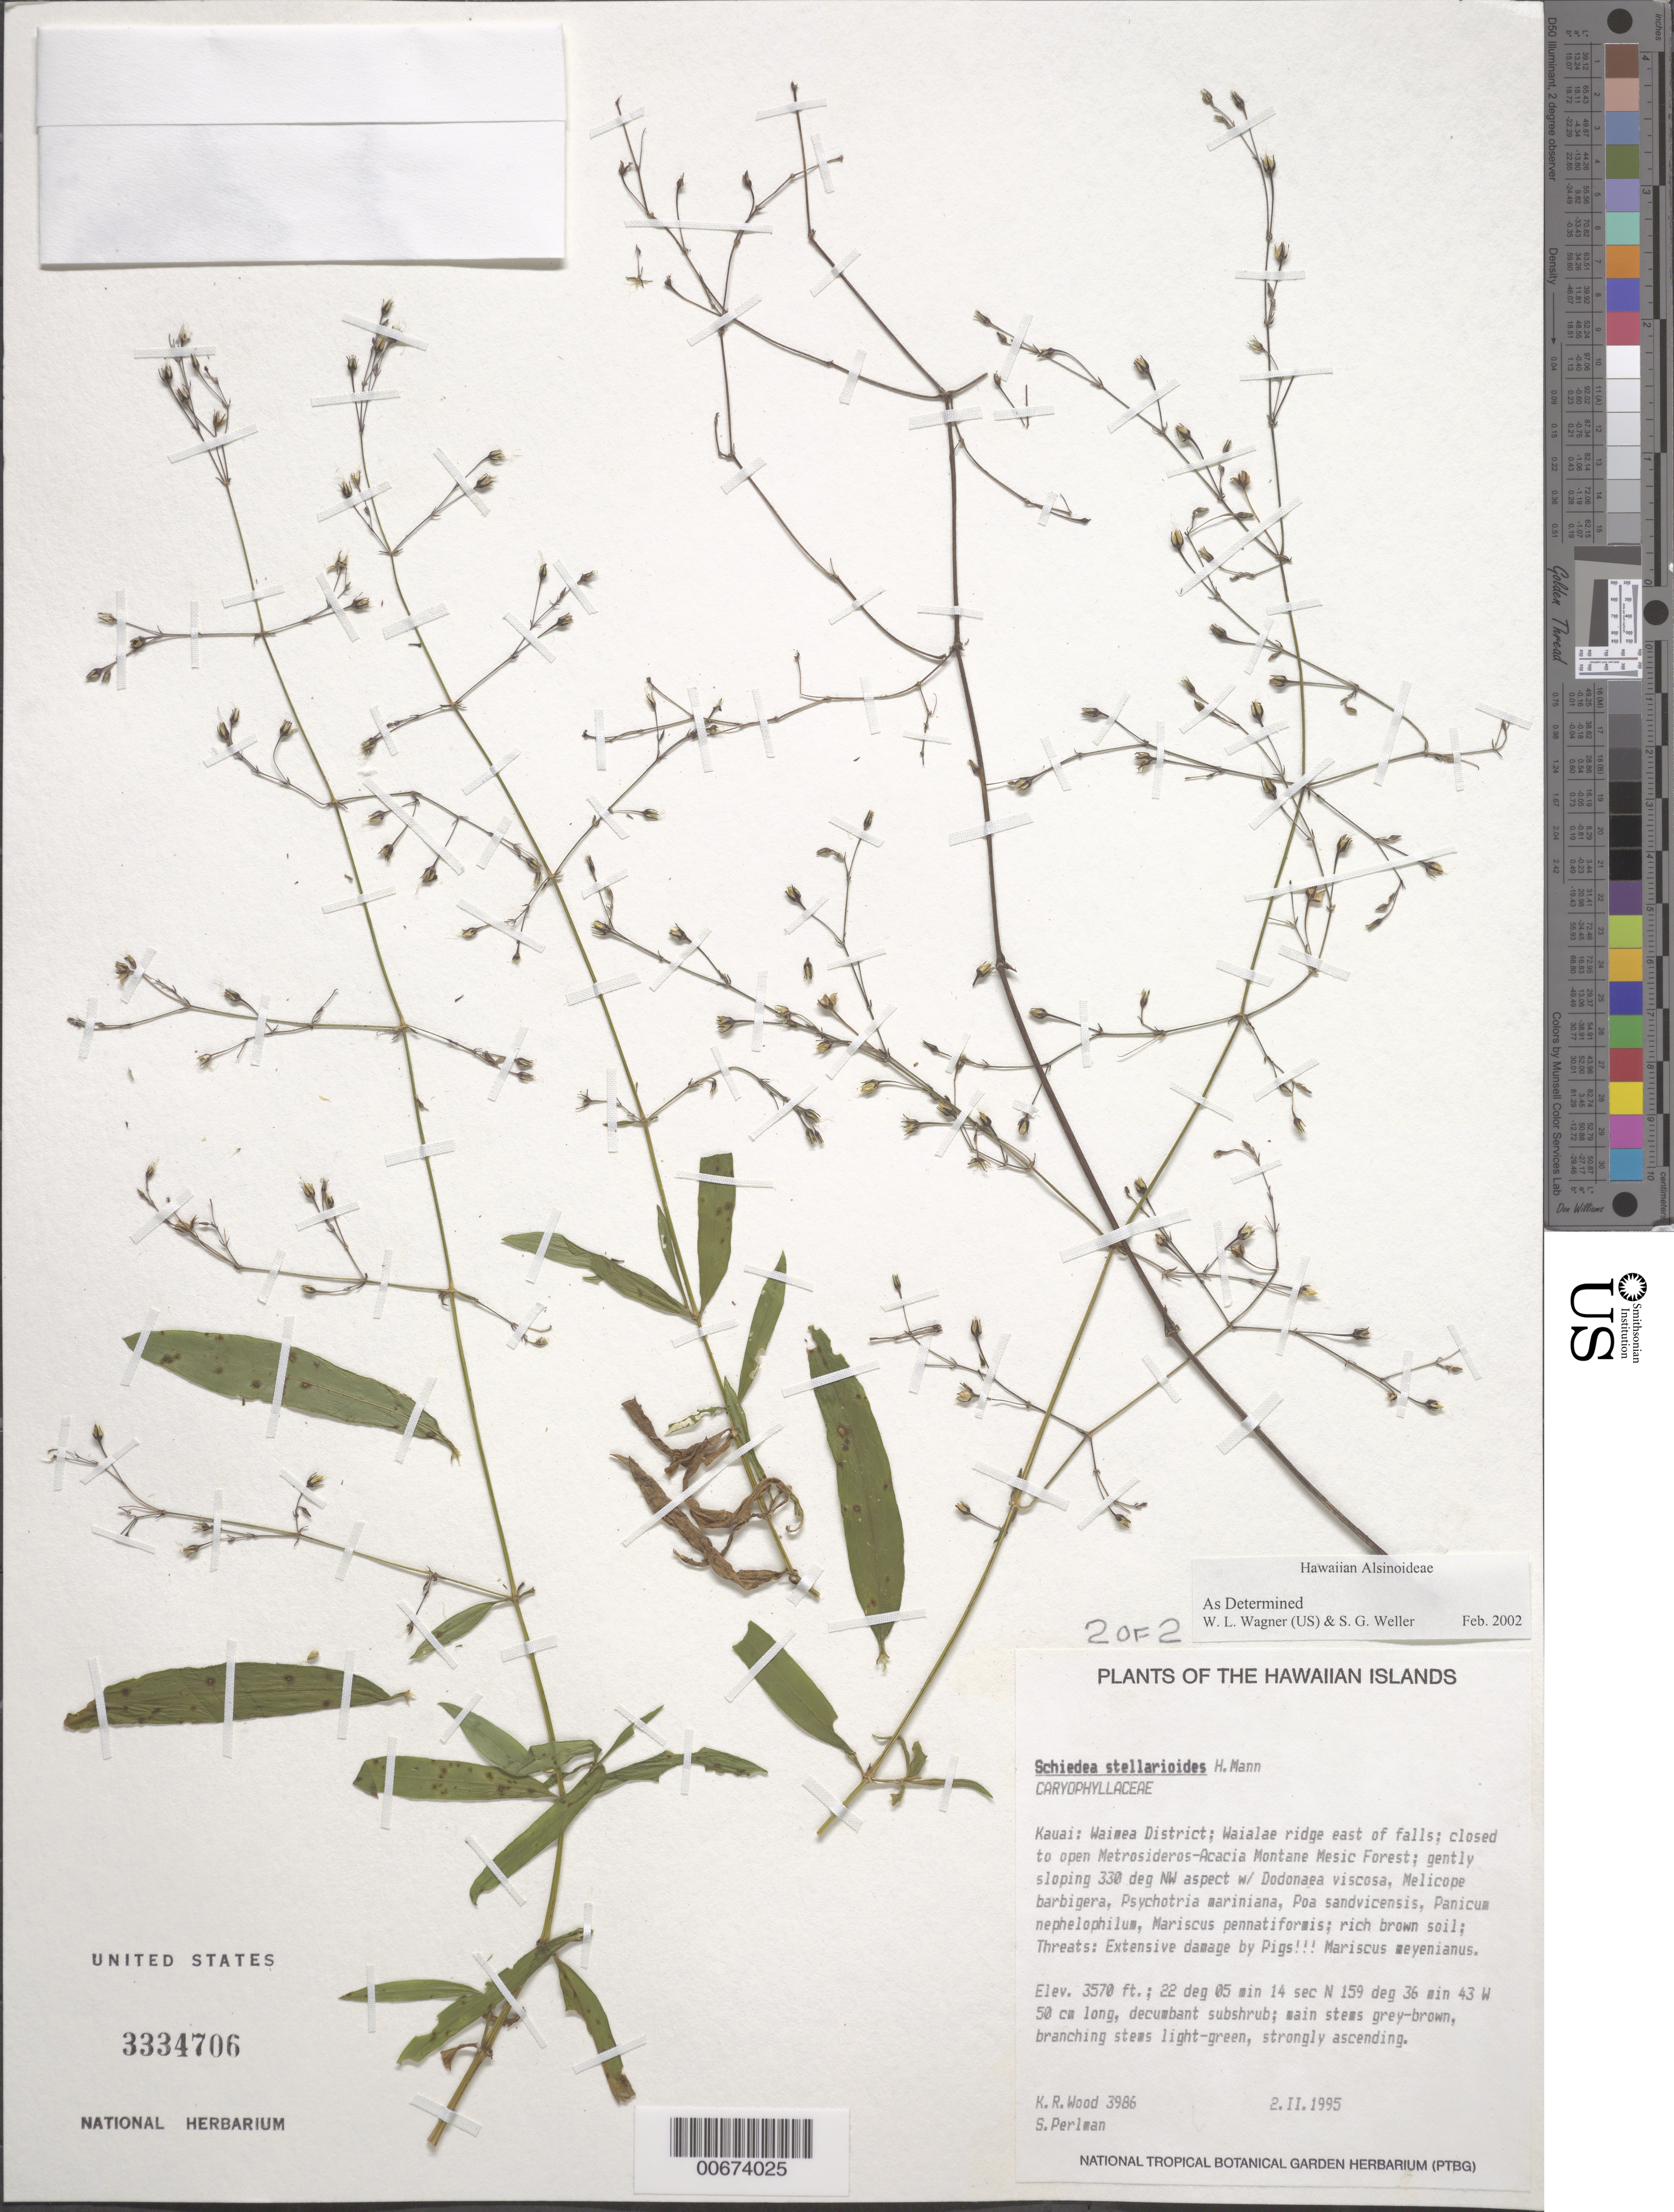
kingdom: Plantae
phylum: Tracheophyta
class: Magnoliopsida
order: Caryophyllales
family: Caryophyllaceae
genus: Schiedea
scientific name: Schiedea stellarioides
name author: H. Mann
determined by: Wagner, W. L.; Weller, Stephen G.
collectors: K. R. Wood & S. P. Perlman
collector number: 3986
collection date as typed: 2 Feb 1995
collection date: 1995-02-02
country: United States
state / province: Hawaii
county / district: Kauai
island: Kaua'i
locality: Waimea District, Waialae ridge E of falls.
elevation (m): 1088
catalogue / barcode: US 3334706